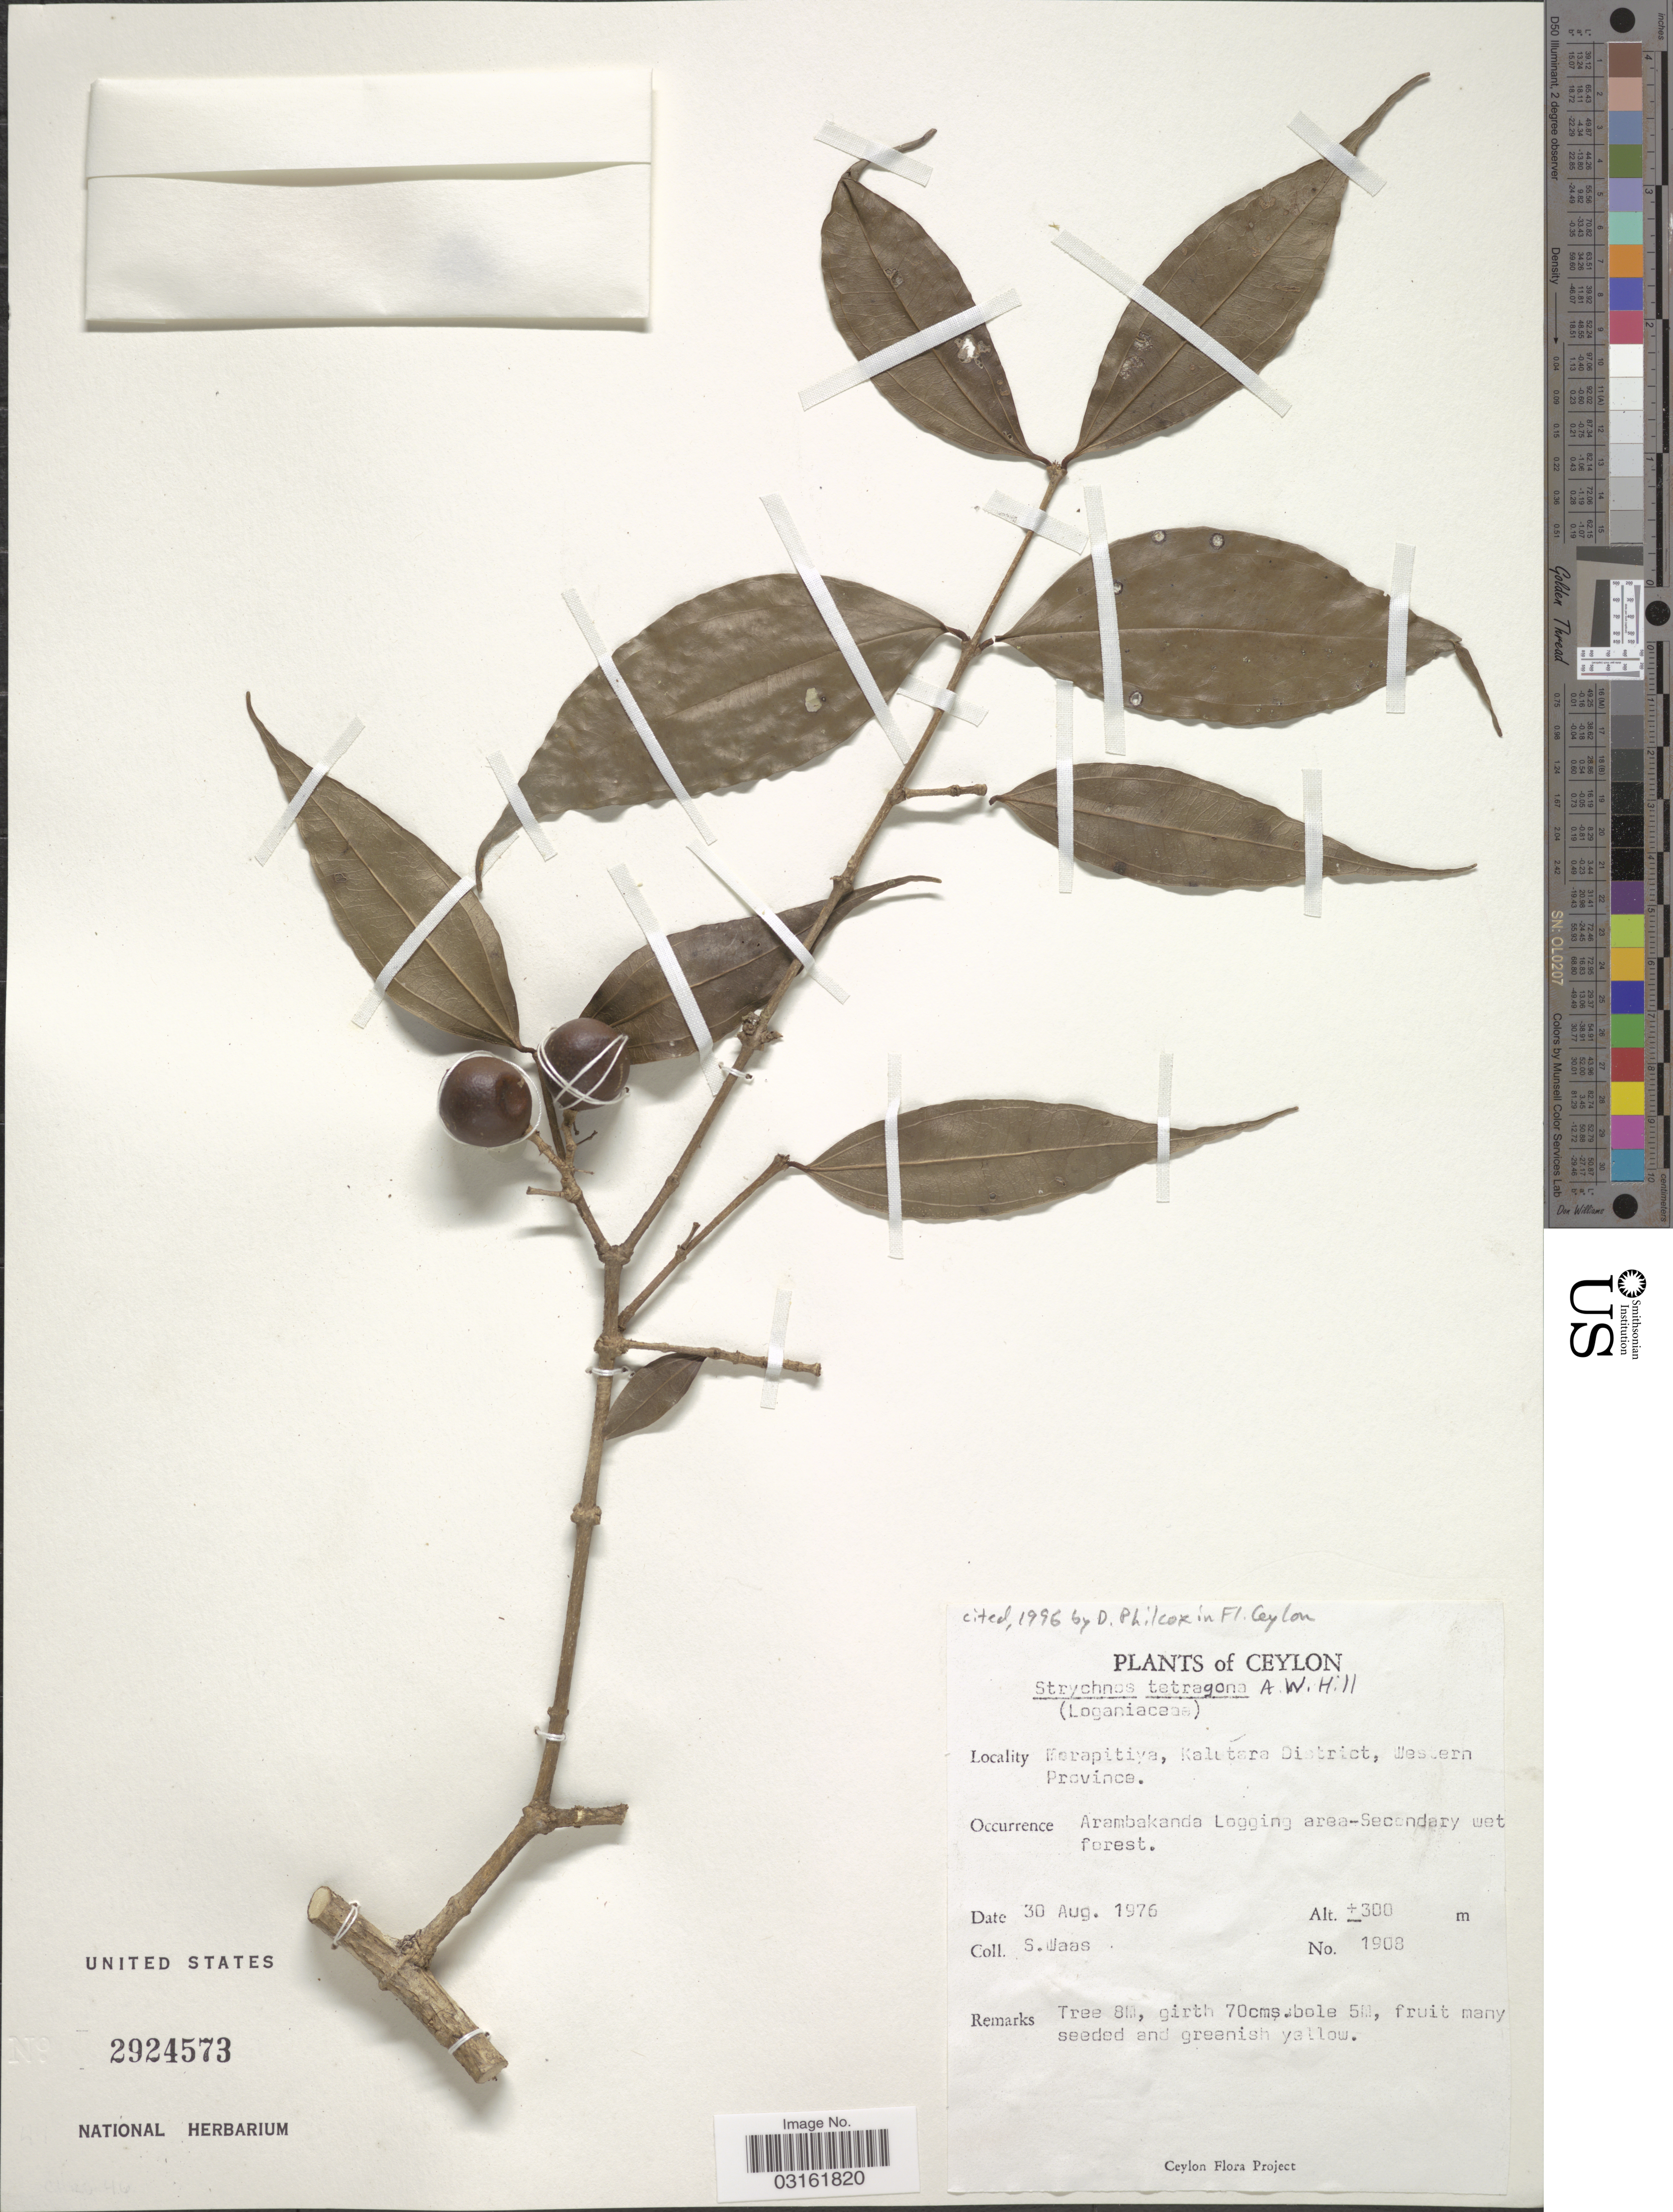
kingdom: Plantae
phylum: Tracheophyta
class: Magnoliopsida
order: Gentianales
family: Loganiaceae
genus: Strychnos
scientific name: Strychnos tetragona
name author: A.W. Hill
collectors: S. Waas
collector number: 1908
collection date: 1976-08-30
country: Sri Lanka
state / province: Western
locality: Ceylon. Morapitiya, Kalutara District, Western Province. Arambakanda Logging area-Secondary wet forest.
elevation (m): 300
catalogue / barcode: US 2924573